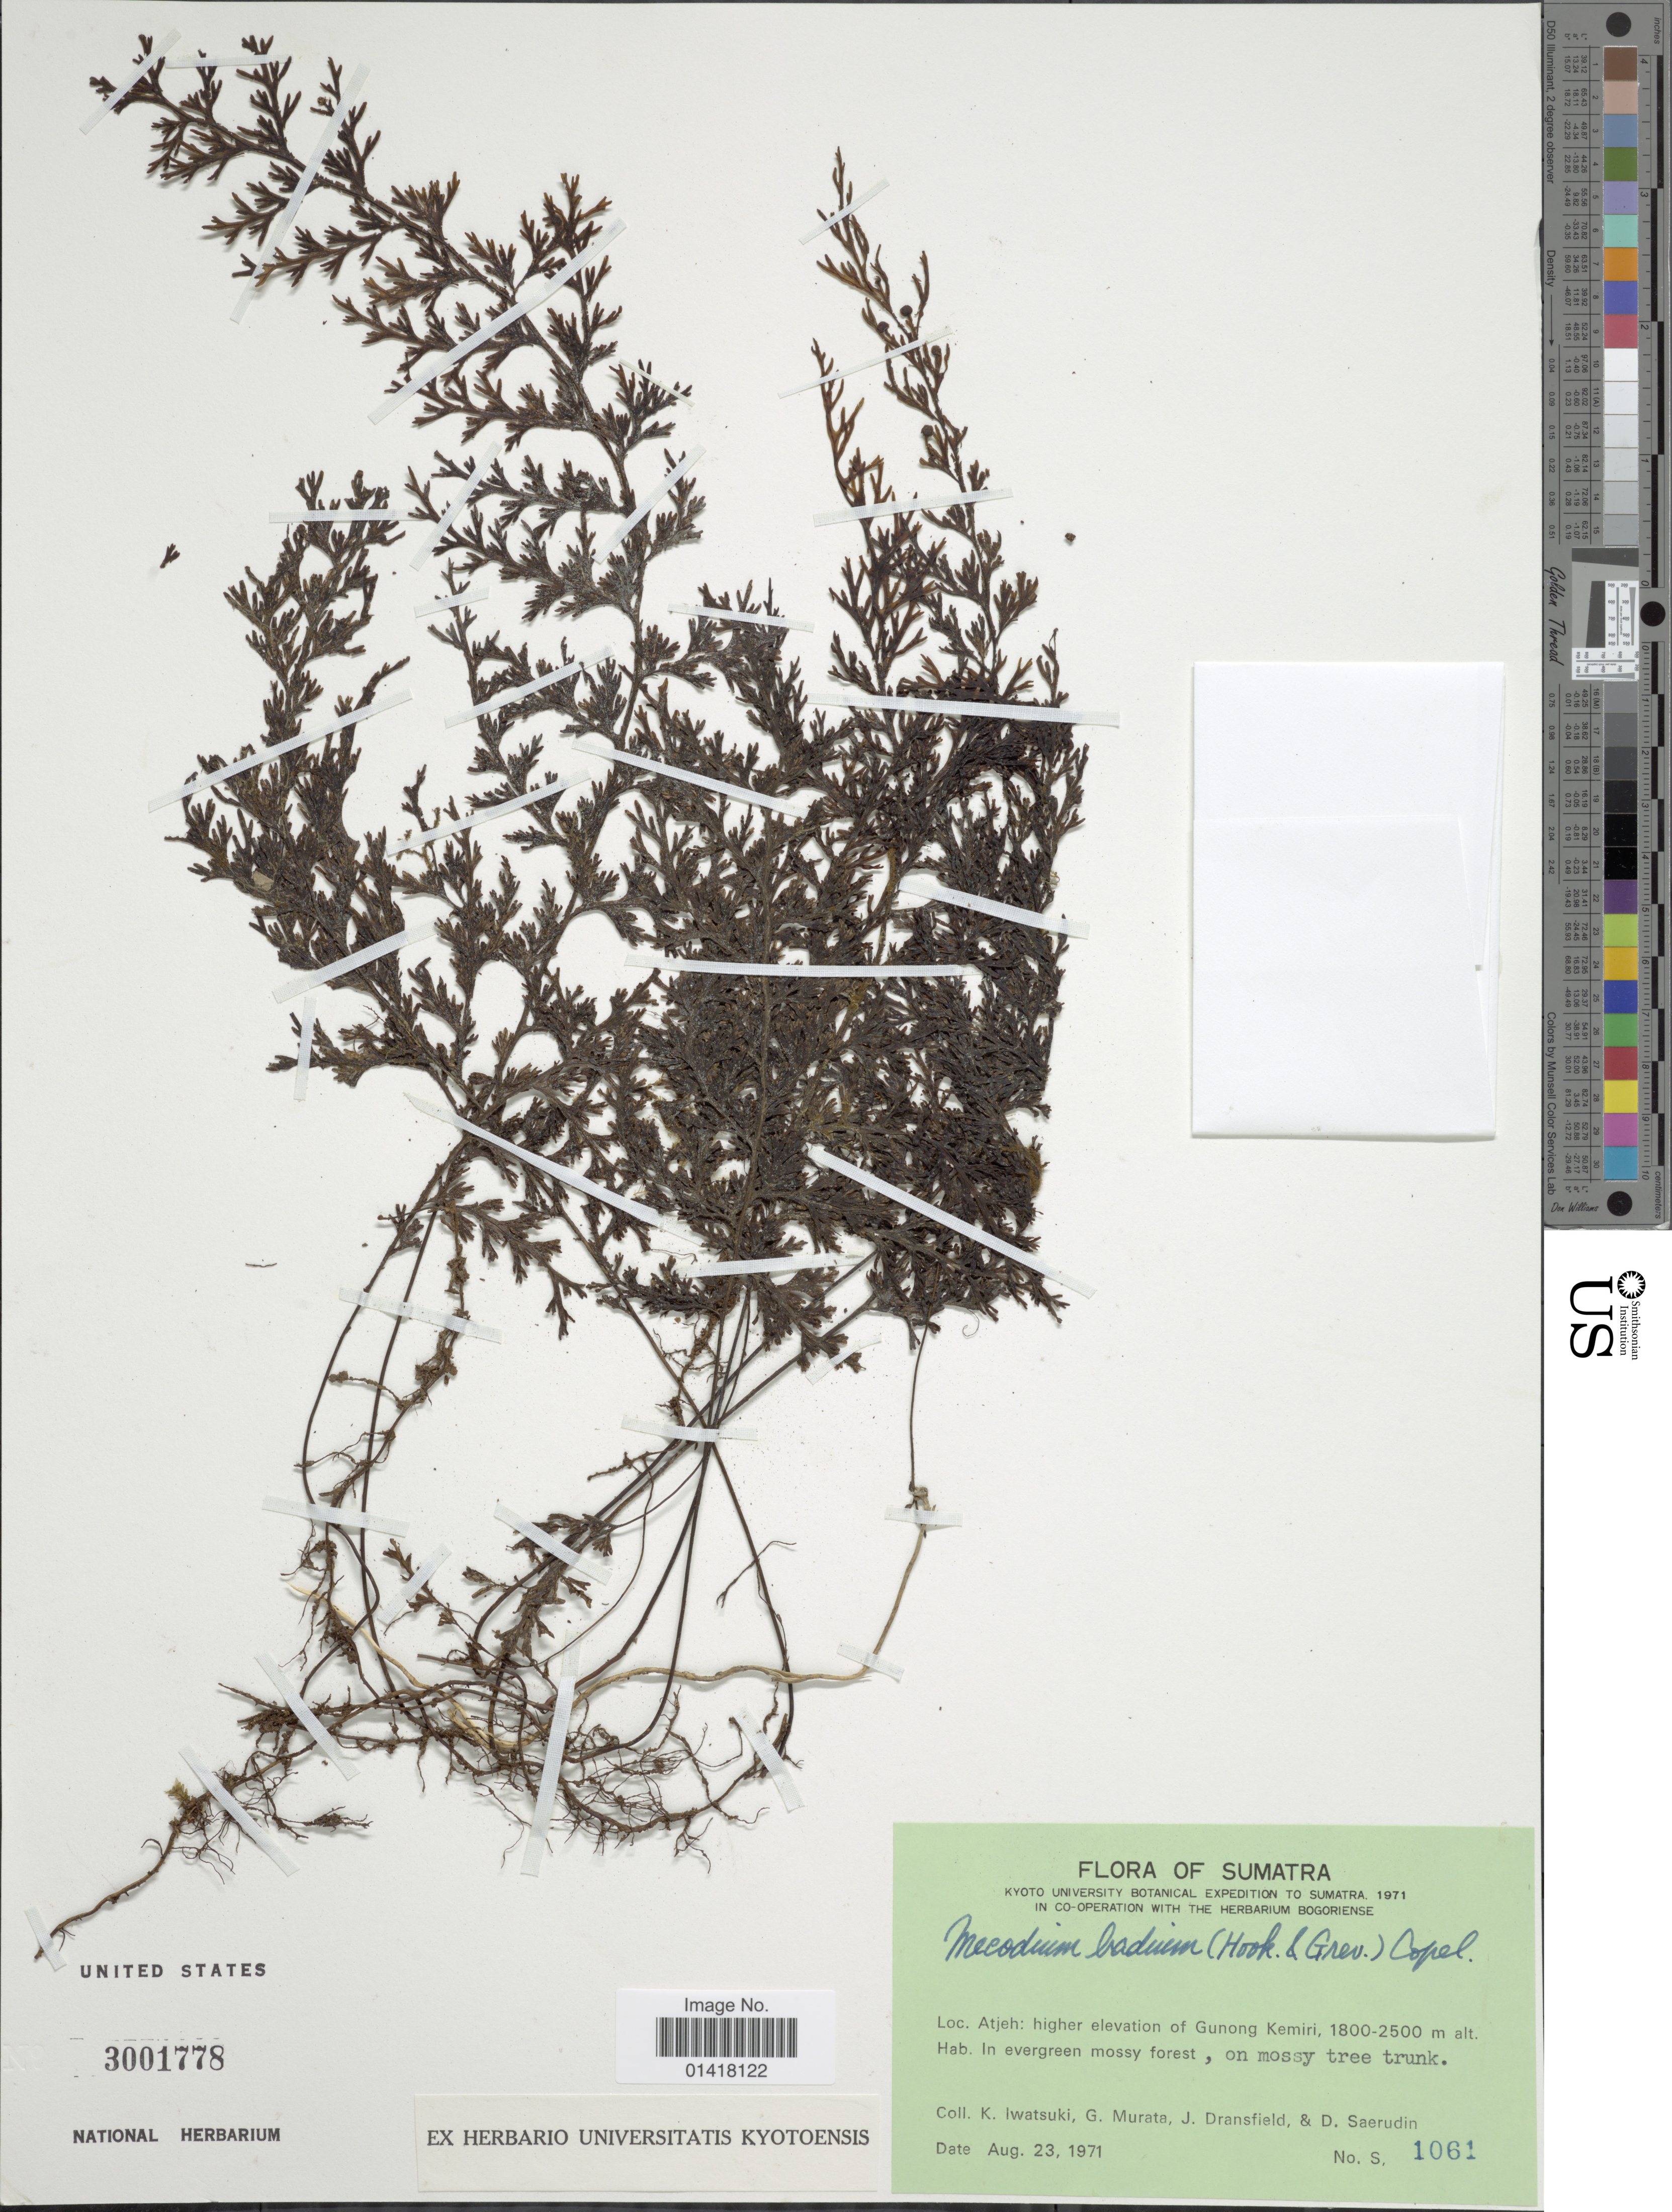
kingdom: Plantae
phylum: Tracheophyta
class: Polypodiopsida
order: Hymenophyllales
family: Hymenophyllaceae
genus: Hymenophyllum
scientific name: Hymenophyllum badium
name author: Hook. & Grev.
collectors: K. Iwatsuki, G. Murata, J. Dransfield & D. Saerudin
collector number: S 1061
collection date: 1971-08-23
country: Indonesia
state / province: Sumatra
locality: Atjeh: higher elevation of Gunong Kemiri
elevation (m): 1800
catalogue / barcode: US 3001778